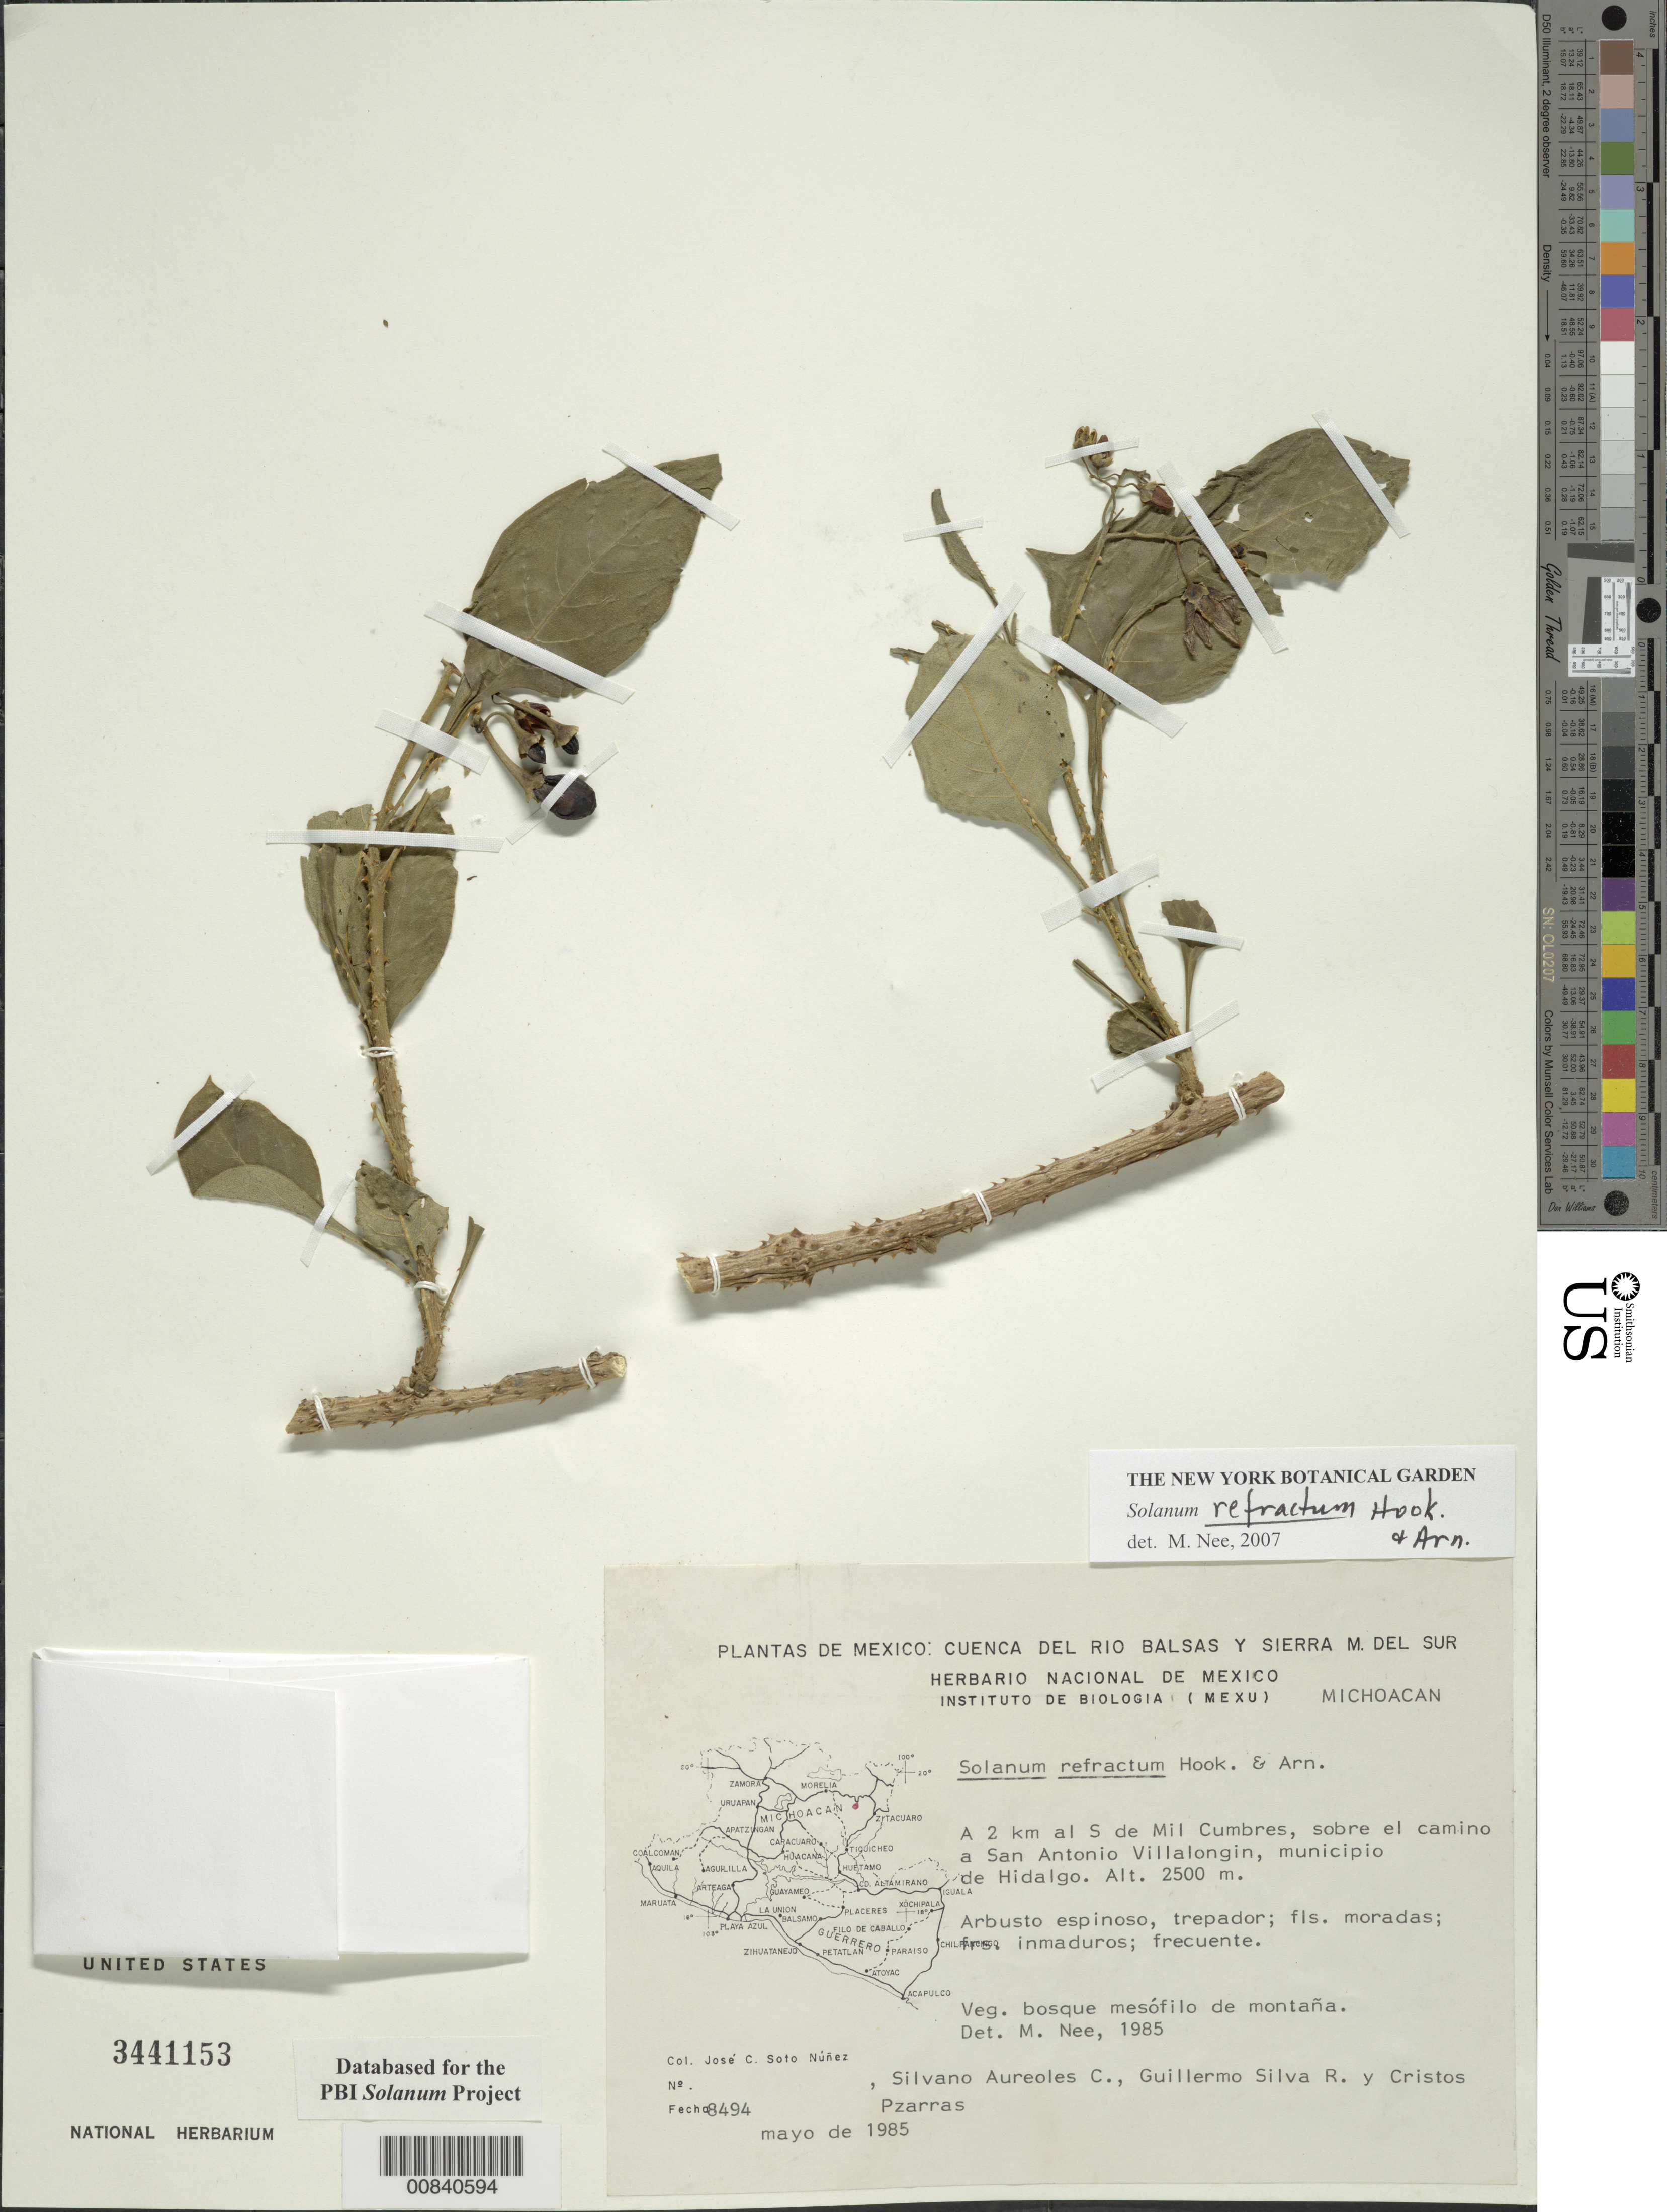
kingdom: Plantae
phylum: Tracheophyta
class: Magnoliopsida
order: Solanales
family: Solanaceae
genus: Solanum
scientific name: Solanum bicorne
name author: Dunal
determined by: Nee, M. H.; Clark, J. L.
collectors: J. Soto, Aureoles C., S., G. Silva R. & C. Pzarras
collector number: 8494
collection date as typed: May 1985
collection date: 1985-05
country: Mexico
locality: Plantas de Mexico: Cuenca del Rio Balsas y Sierra M. del Sur. A 2 km al S de Mil Cubmres, sobre el camino a San Antonio Villalongin, municipio de Hidalgo.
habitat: Veg. bosque mesofilo de montaña.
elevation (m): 2500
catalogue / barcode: US 3441153